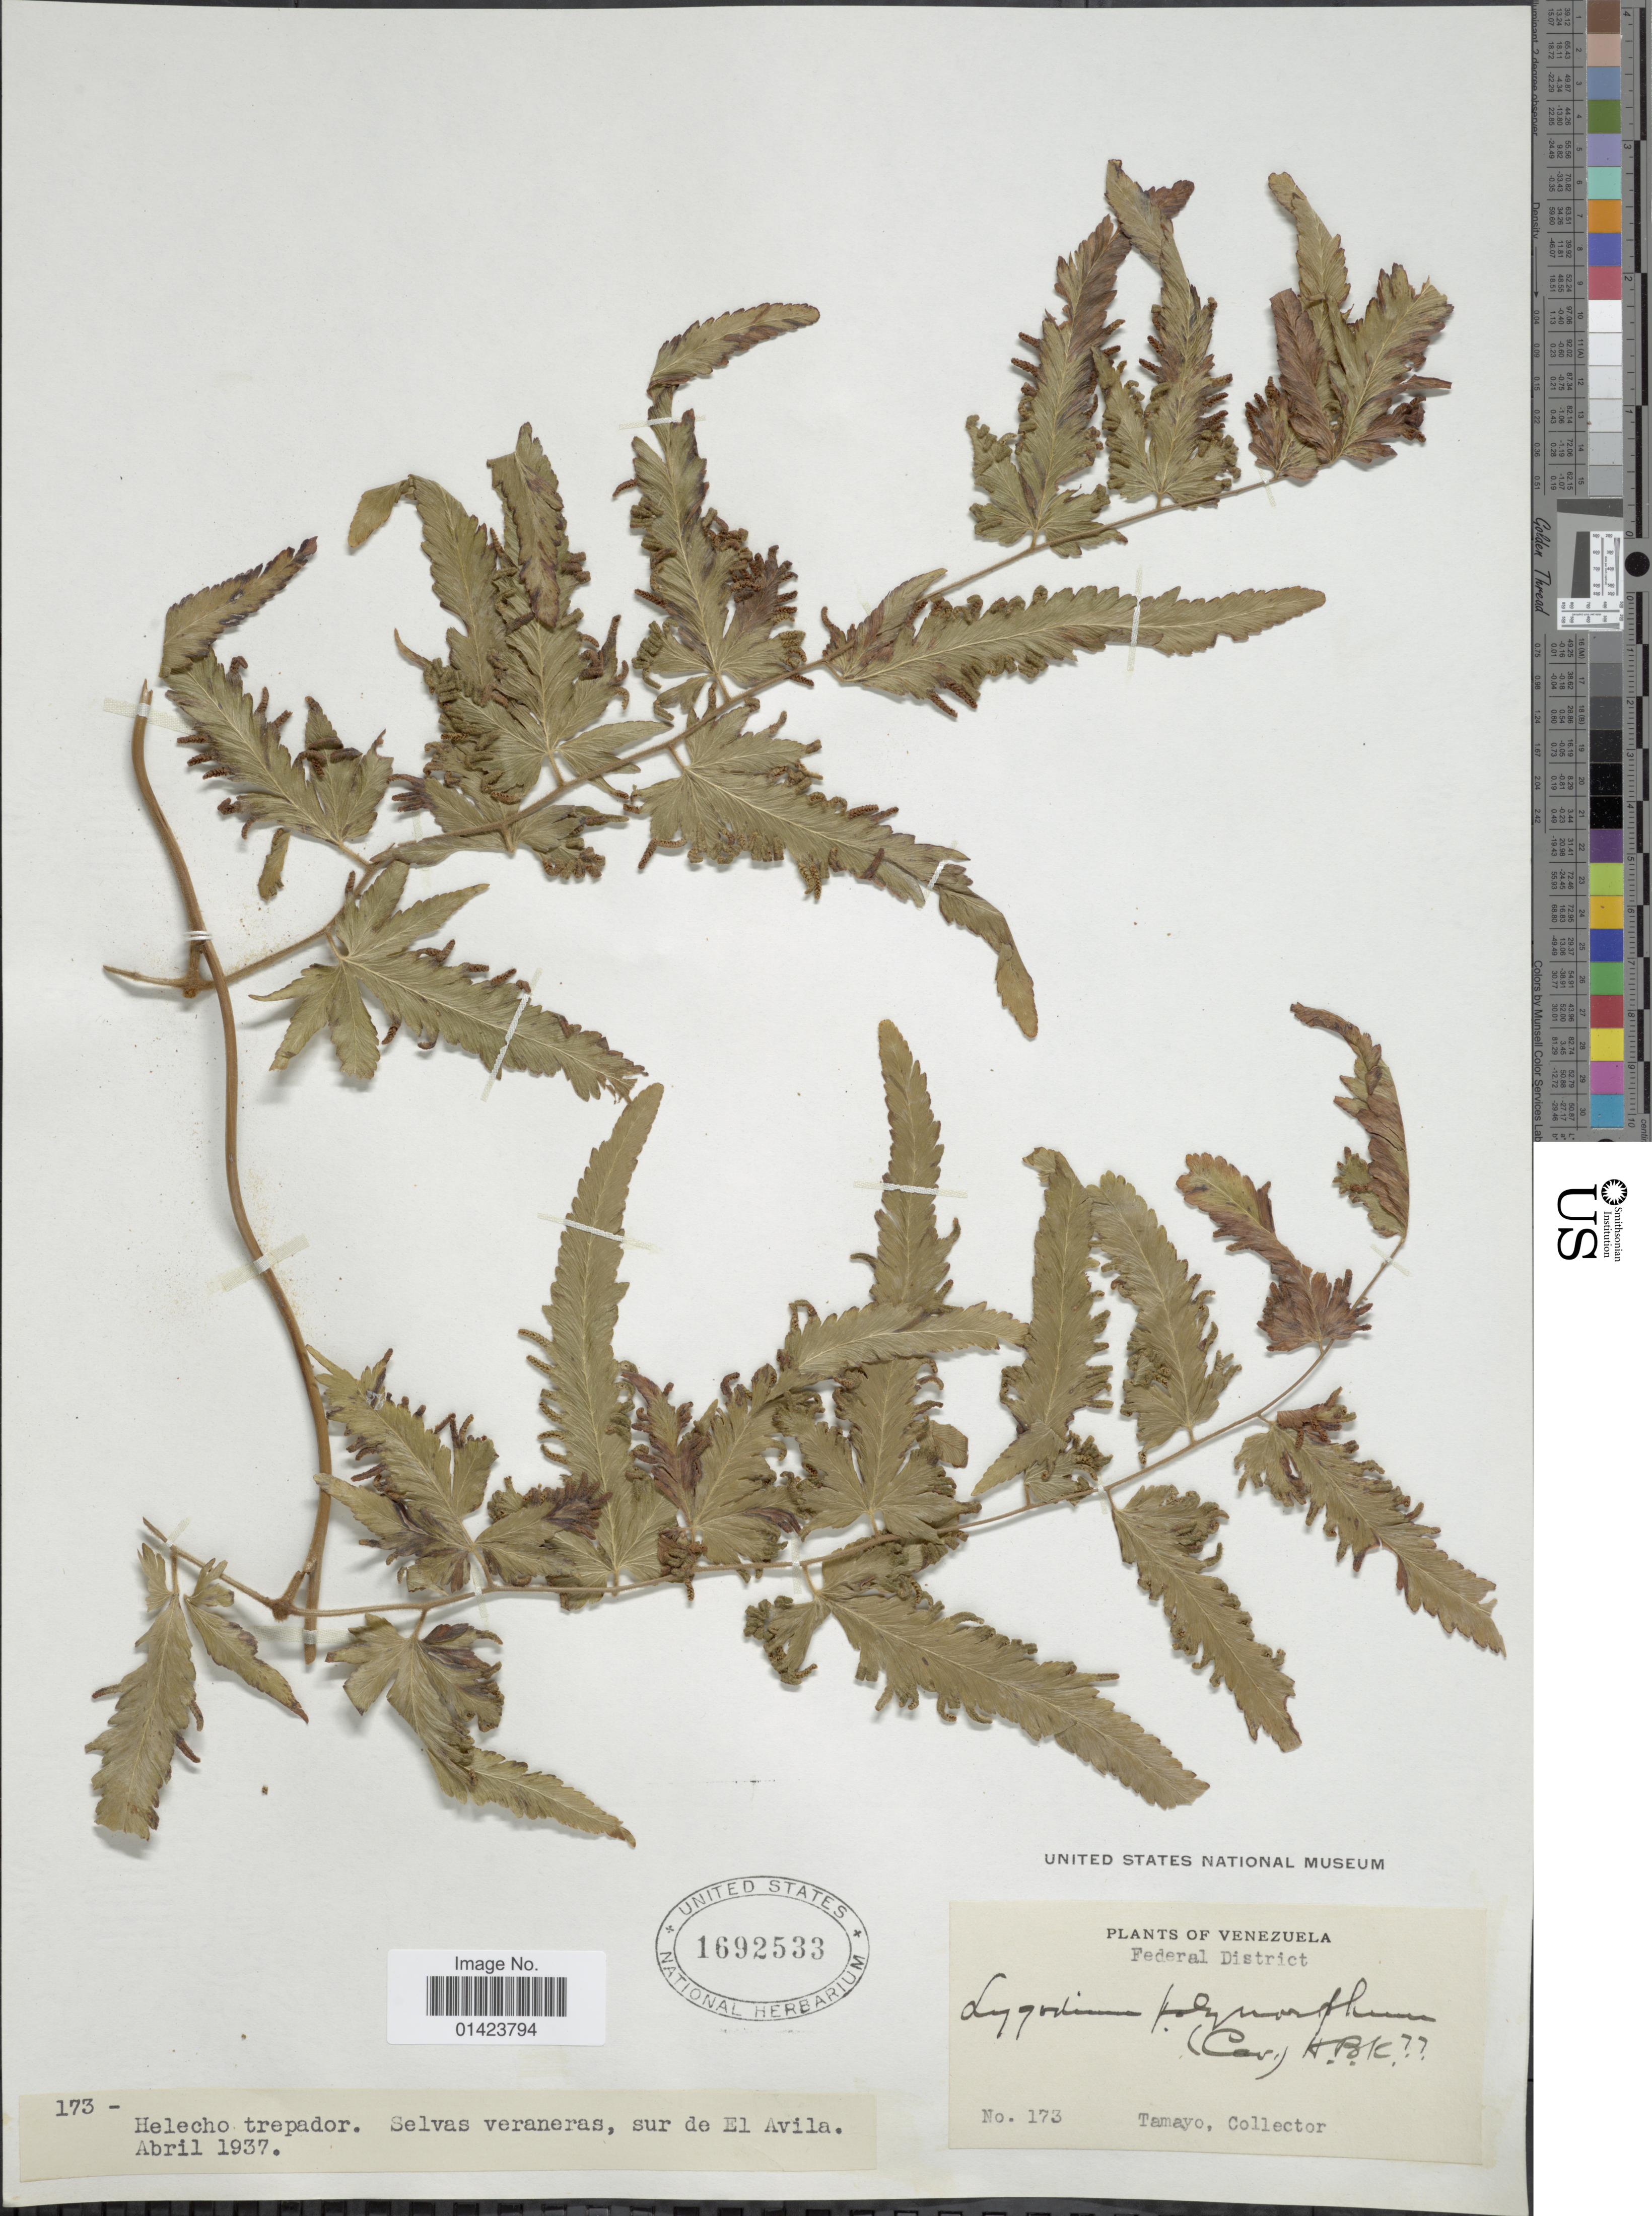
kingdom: Plantae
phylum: Tracheophyta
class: Polypodiopsida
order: Schizaeales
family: Lygodiaceae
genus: Lygodium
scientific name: Lygodium venustum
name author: Sw.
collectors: -. Tamayo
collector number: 173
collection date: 1937-04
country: Venezuela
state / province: Miranda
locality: Federal District, Helecho trepador, Selvas veraneras, sur de El Avila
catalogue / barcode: US 1692533